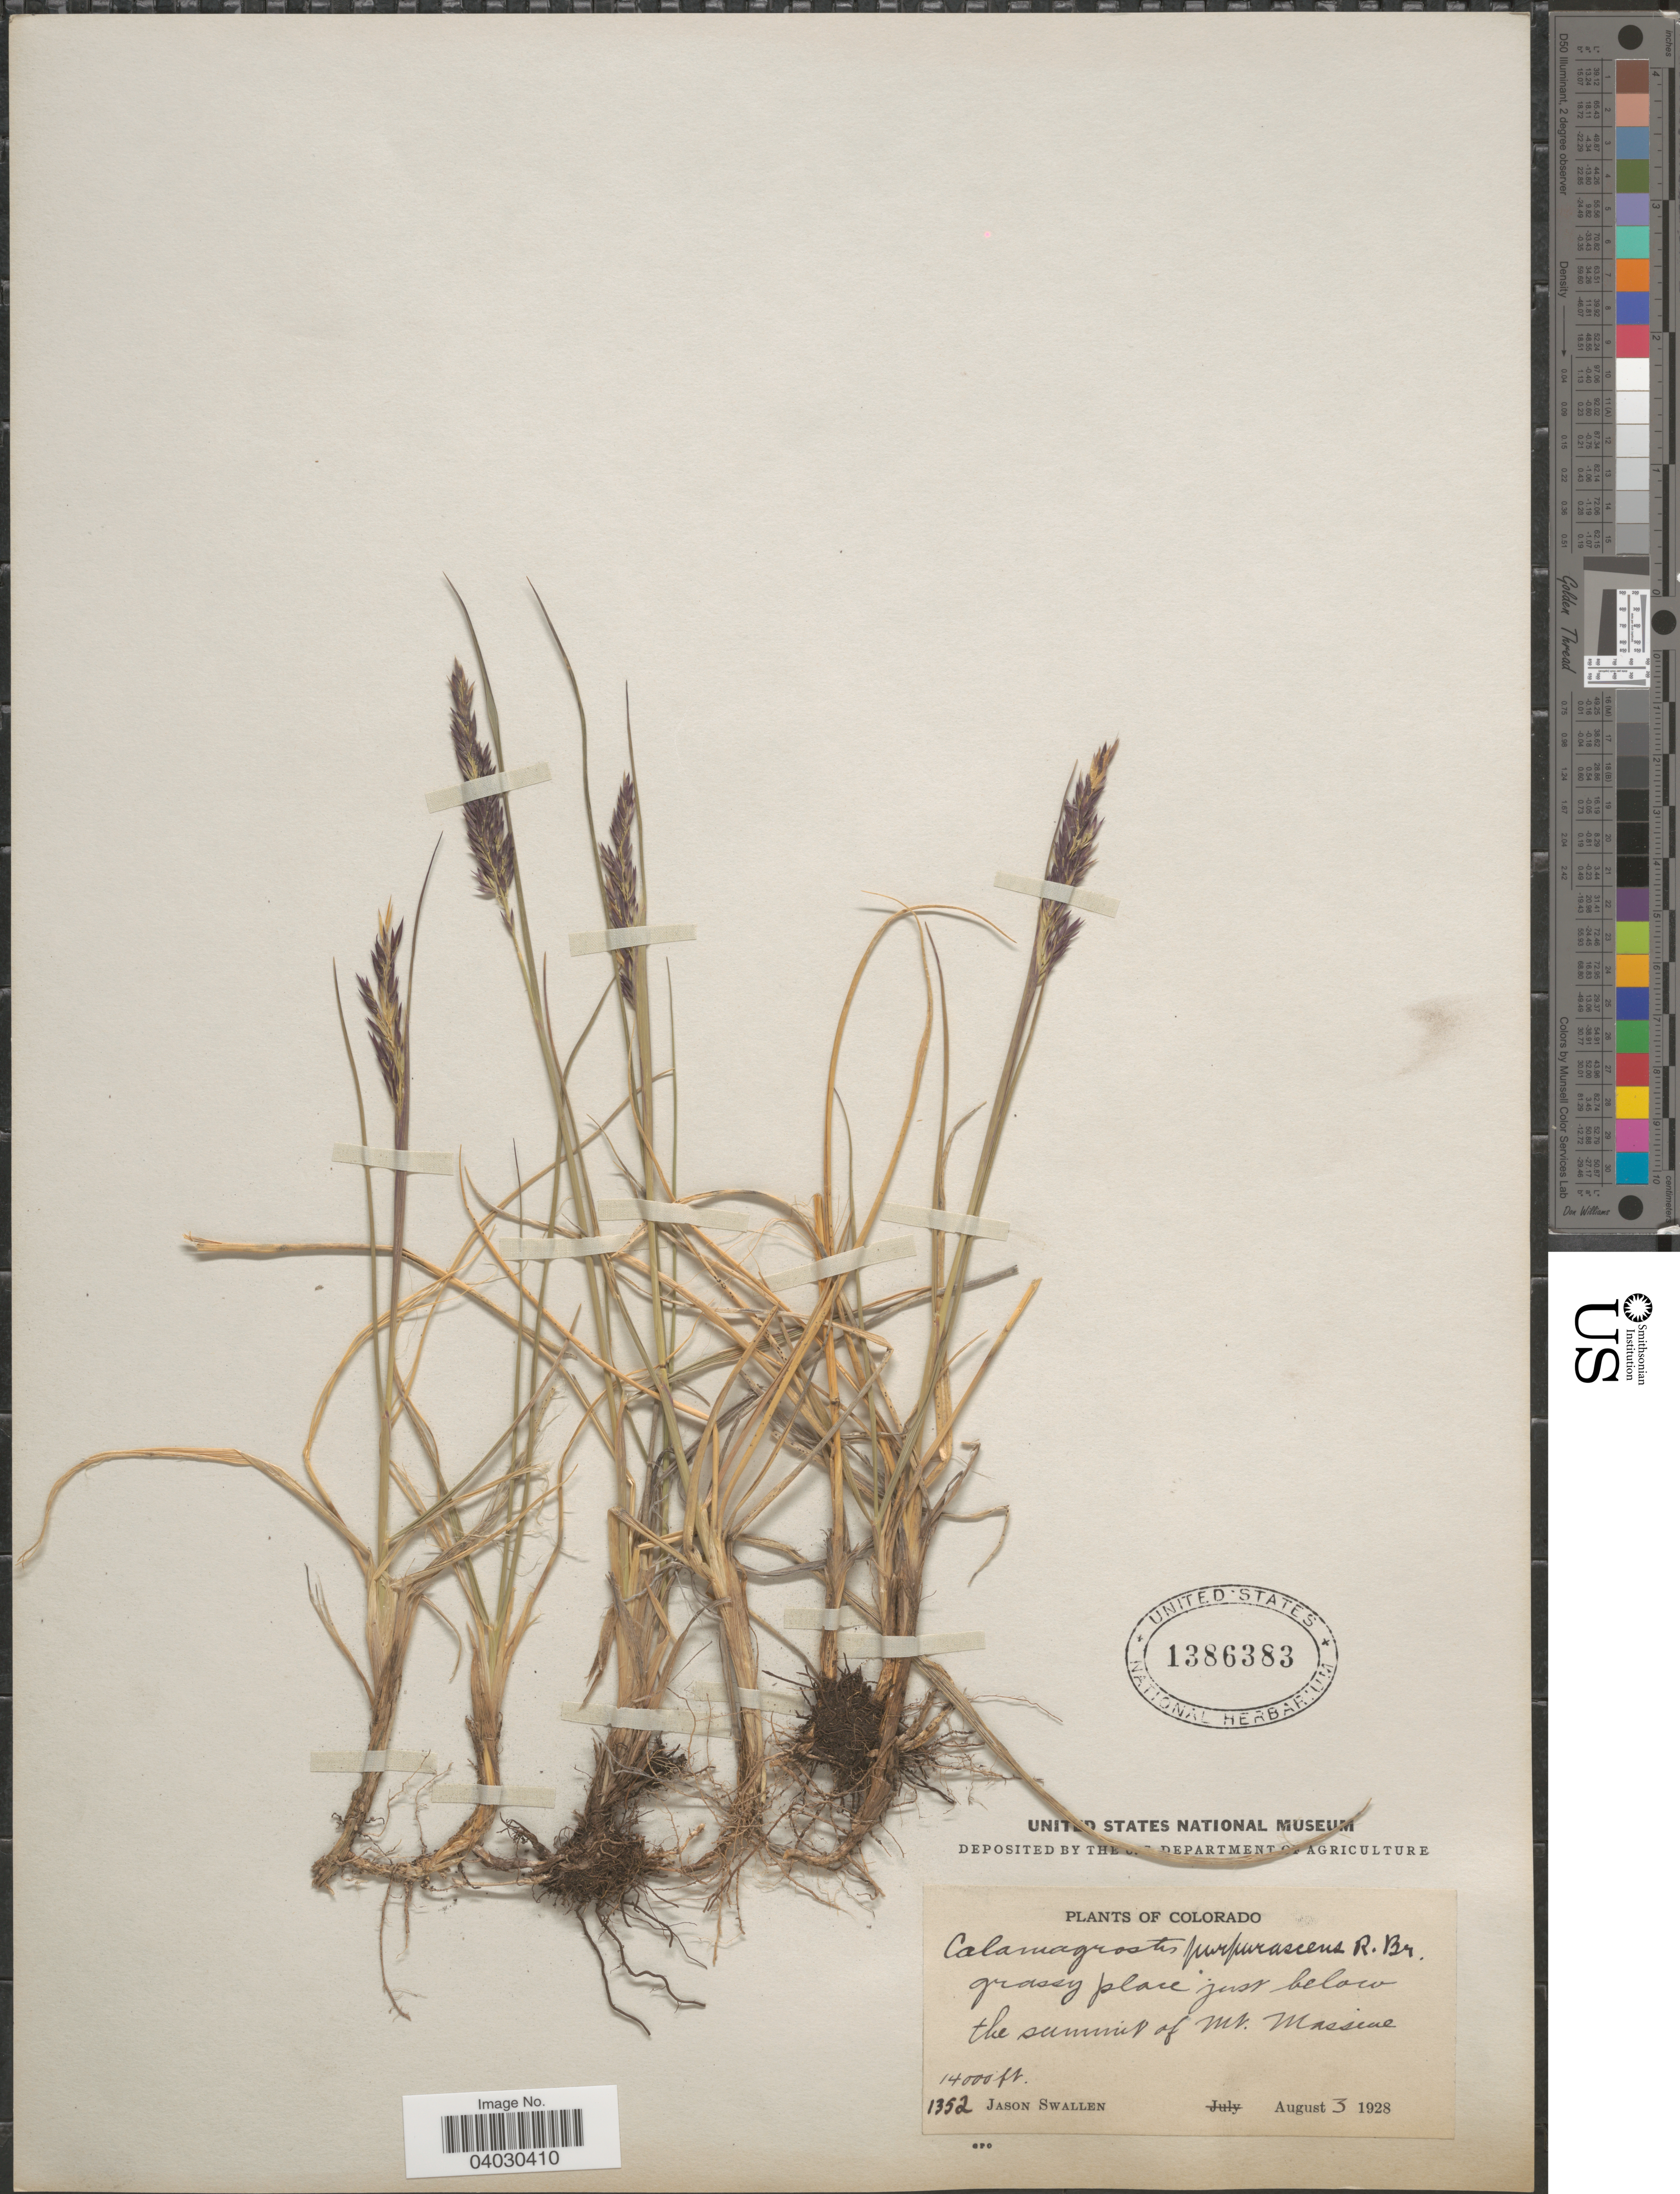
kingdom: Plantae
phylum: Tracheophyta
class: Liliopsida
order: Poales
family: Poaceae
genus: Calamagrostis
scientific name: Calamagrostis purpurascens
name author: R. Br.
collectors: J. R. Swallen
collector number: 1352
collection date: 1928-08-03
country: United States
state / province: Colorado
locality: Grassy Place. Just below the summit of Mt. Massive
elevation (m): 4267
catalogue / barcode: US 1386383